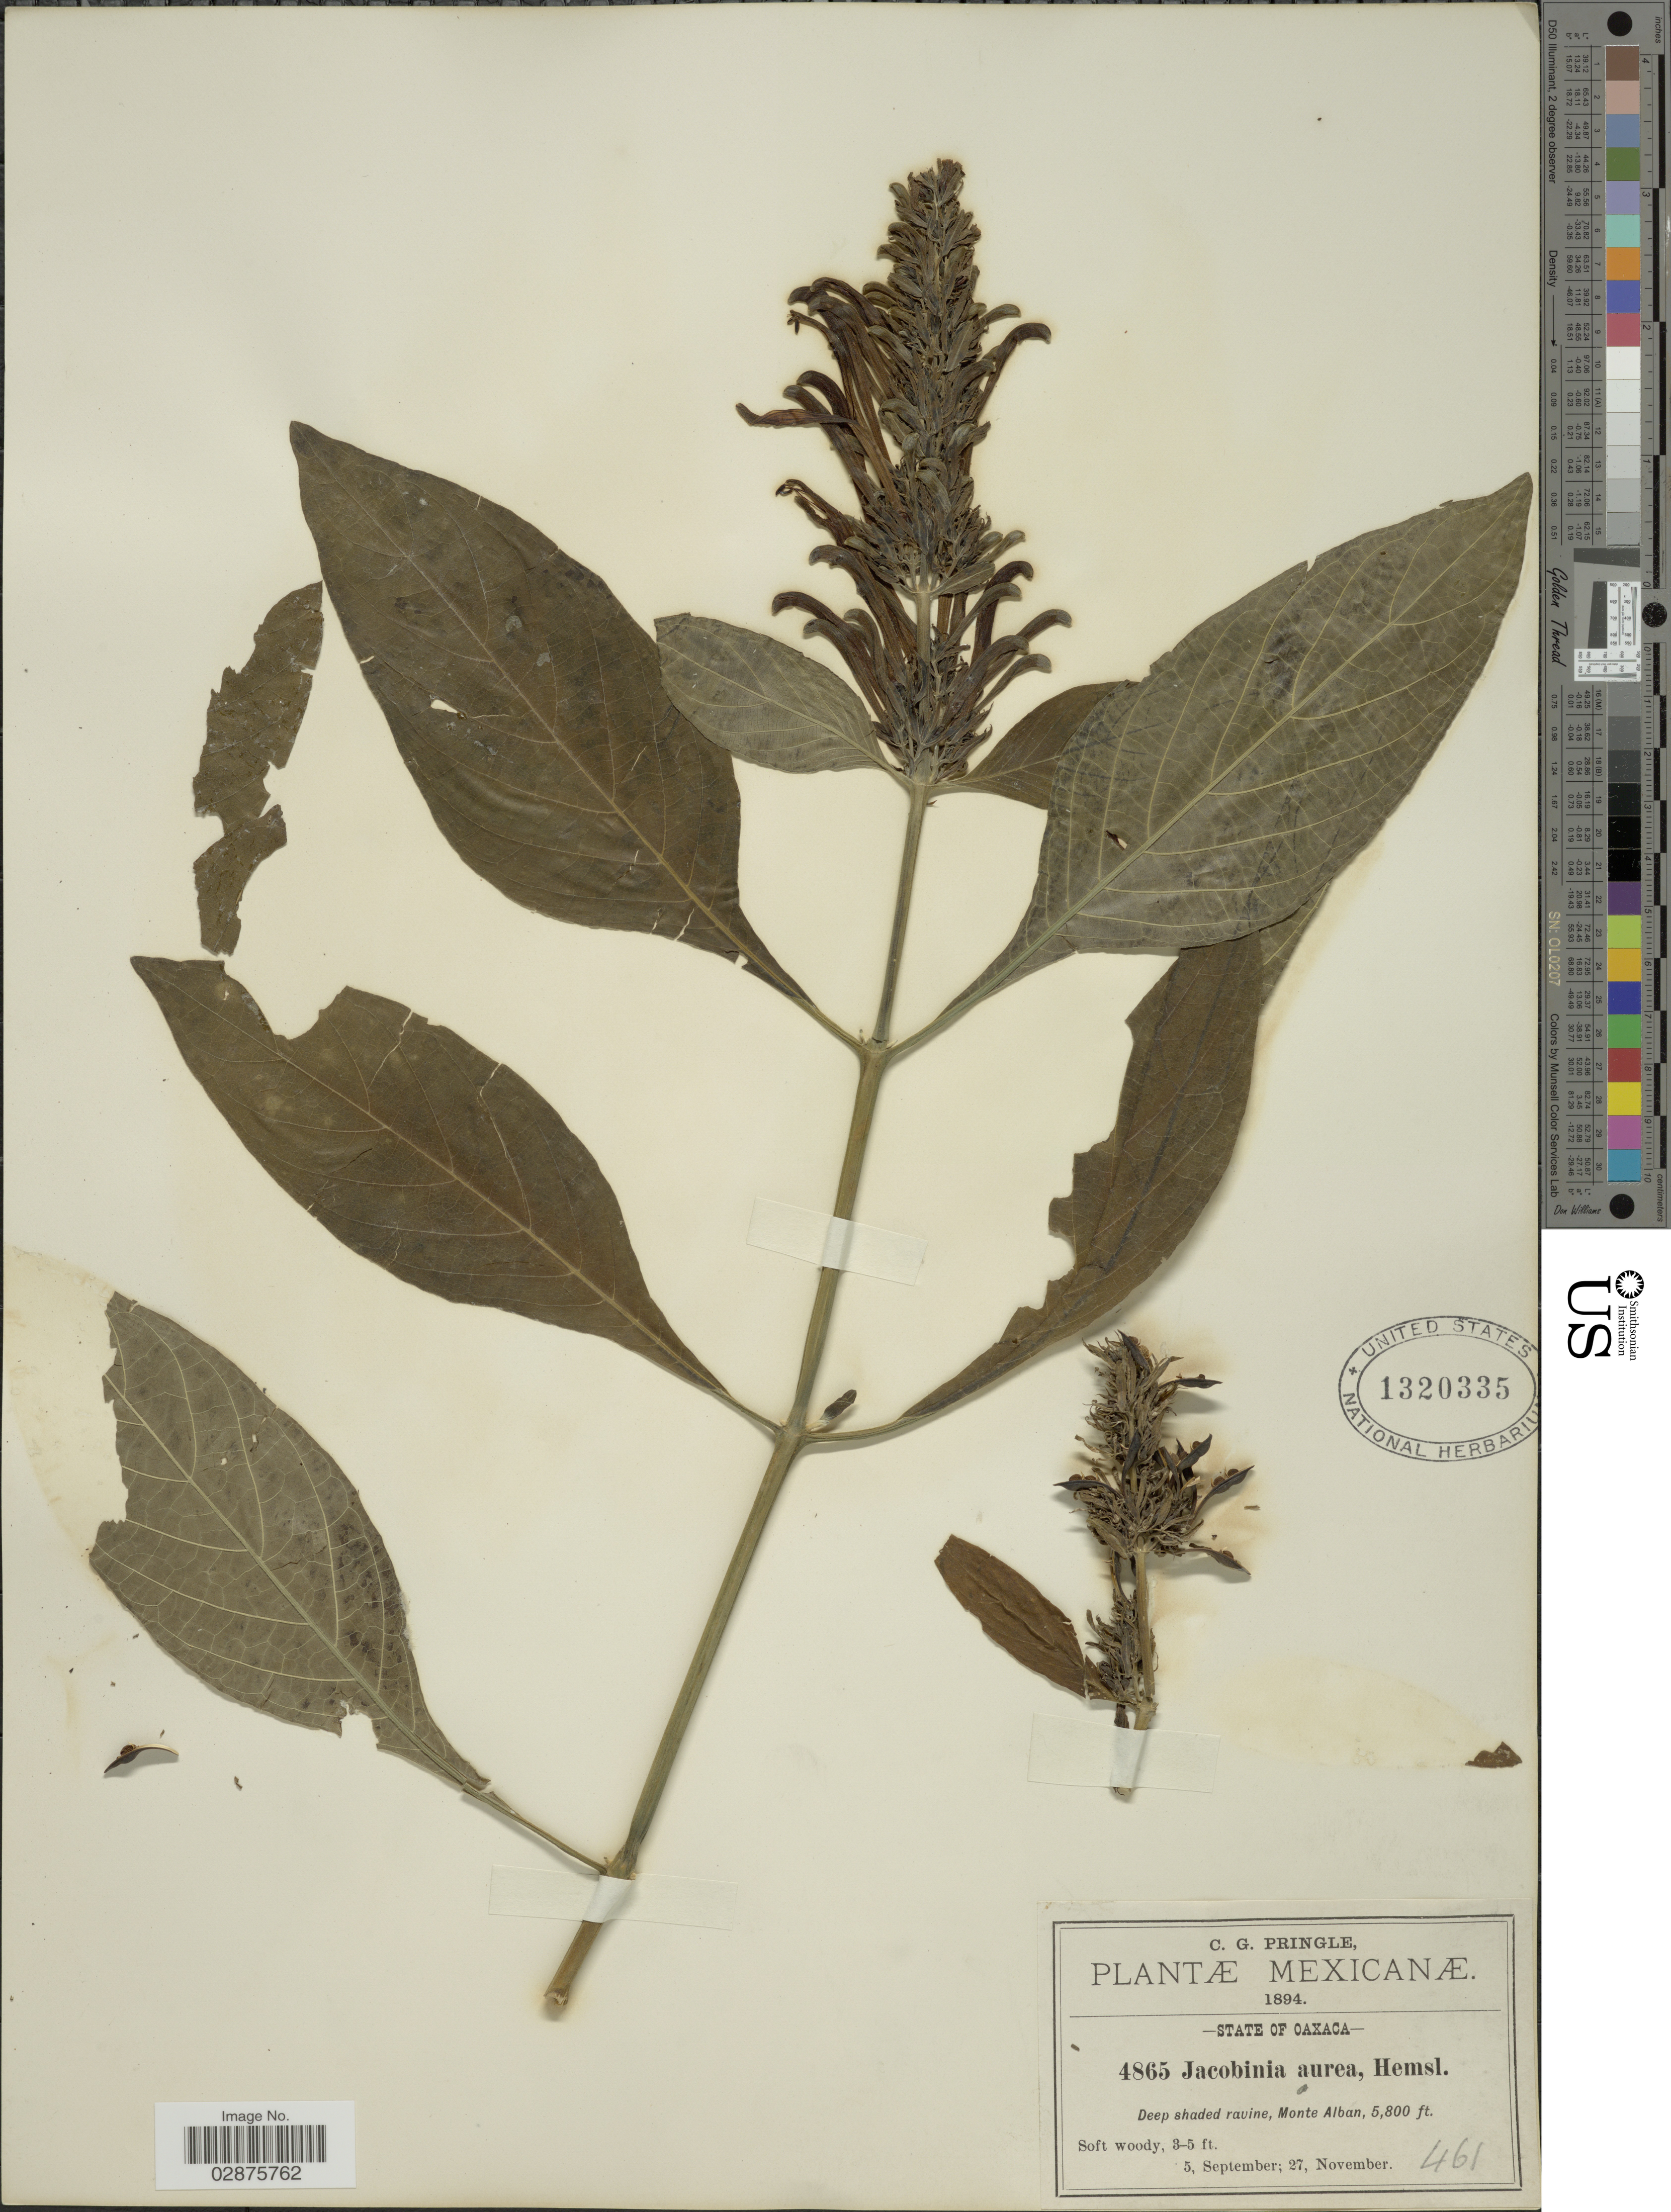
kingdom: Plantae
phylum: Tracheophyta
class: Magnoliopsida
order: Lamiales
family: Acanthaceae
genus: Justicia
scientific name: Justicia aurea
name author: Schltdl.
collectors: C. G. Pringle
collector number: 4856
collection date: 1894-09-05/1894-11-27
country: Mexico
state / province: Oaxaca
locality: Deep shaded ravine, Monte Alban.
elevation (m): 1768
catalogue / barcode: US 1320335